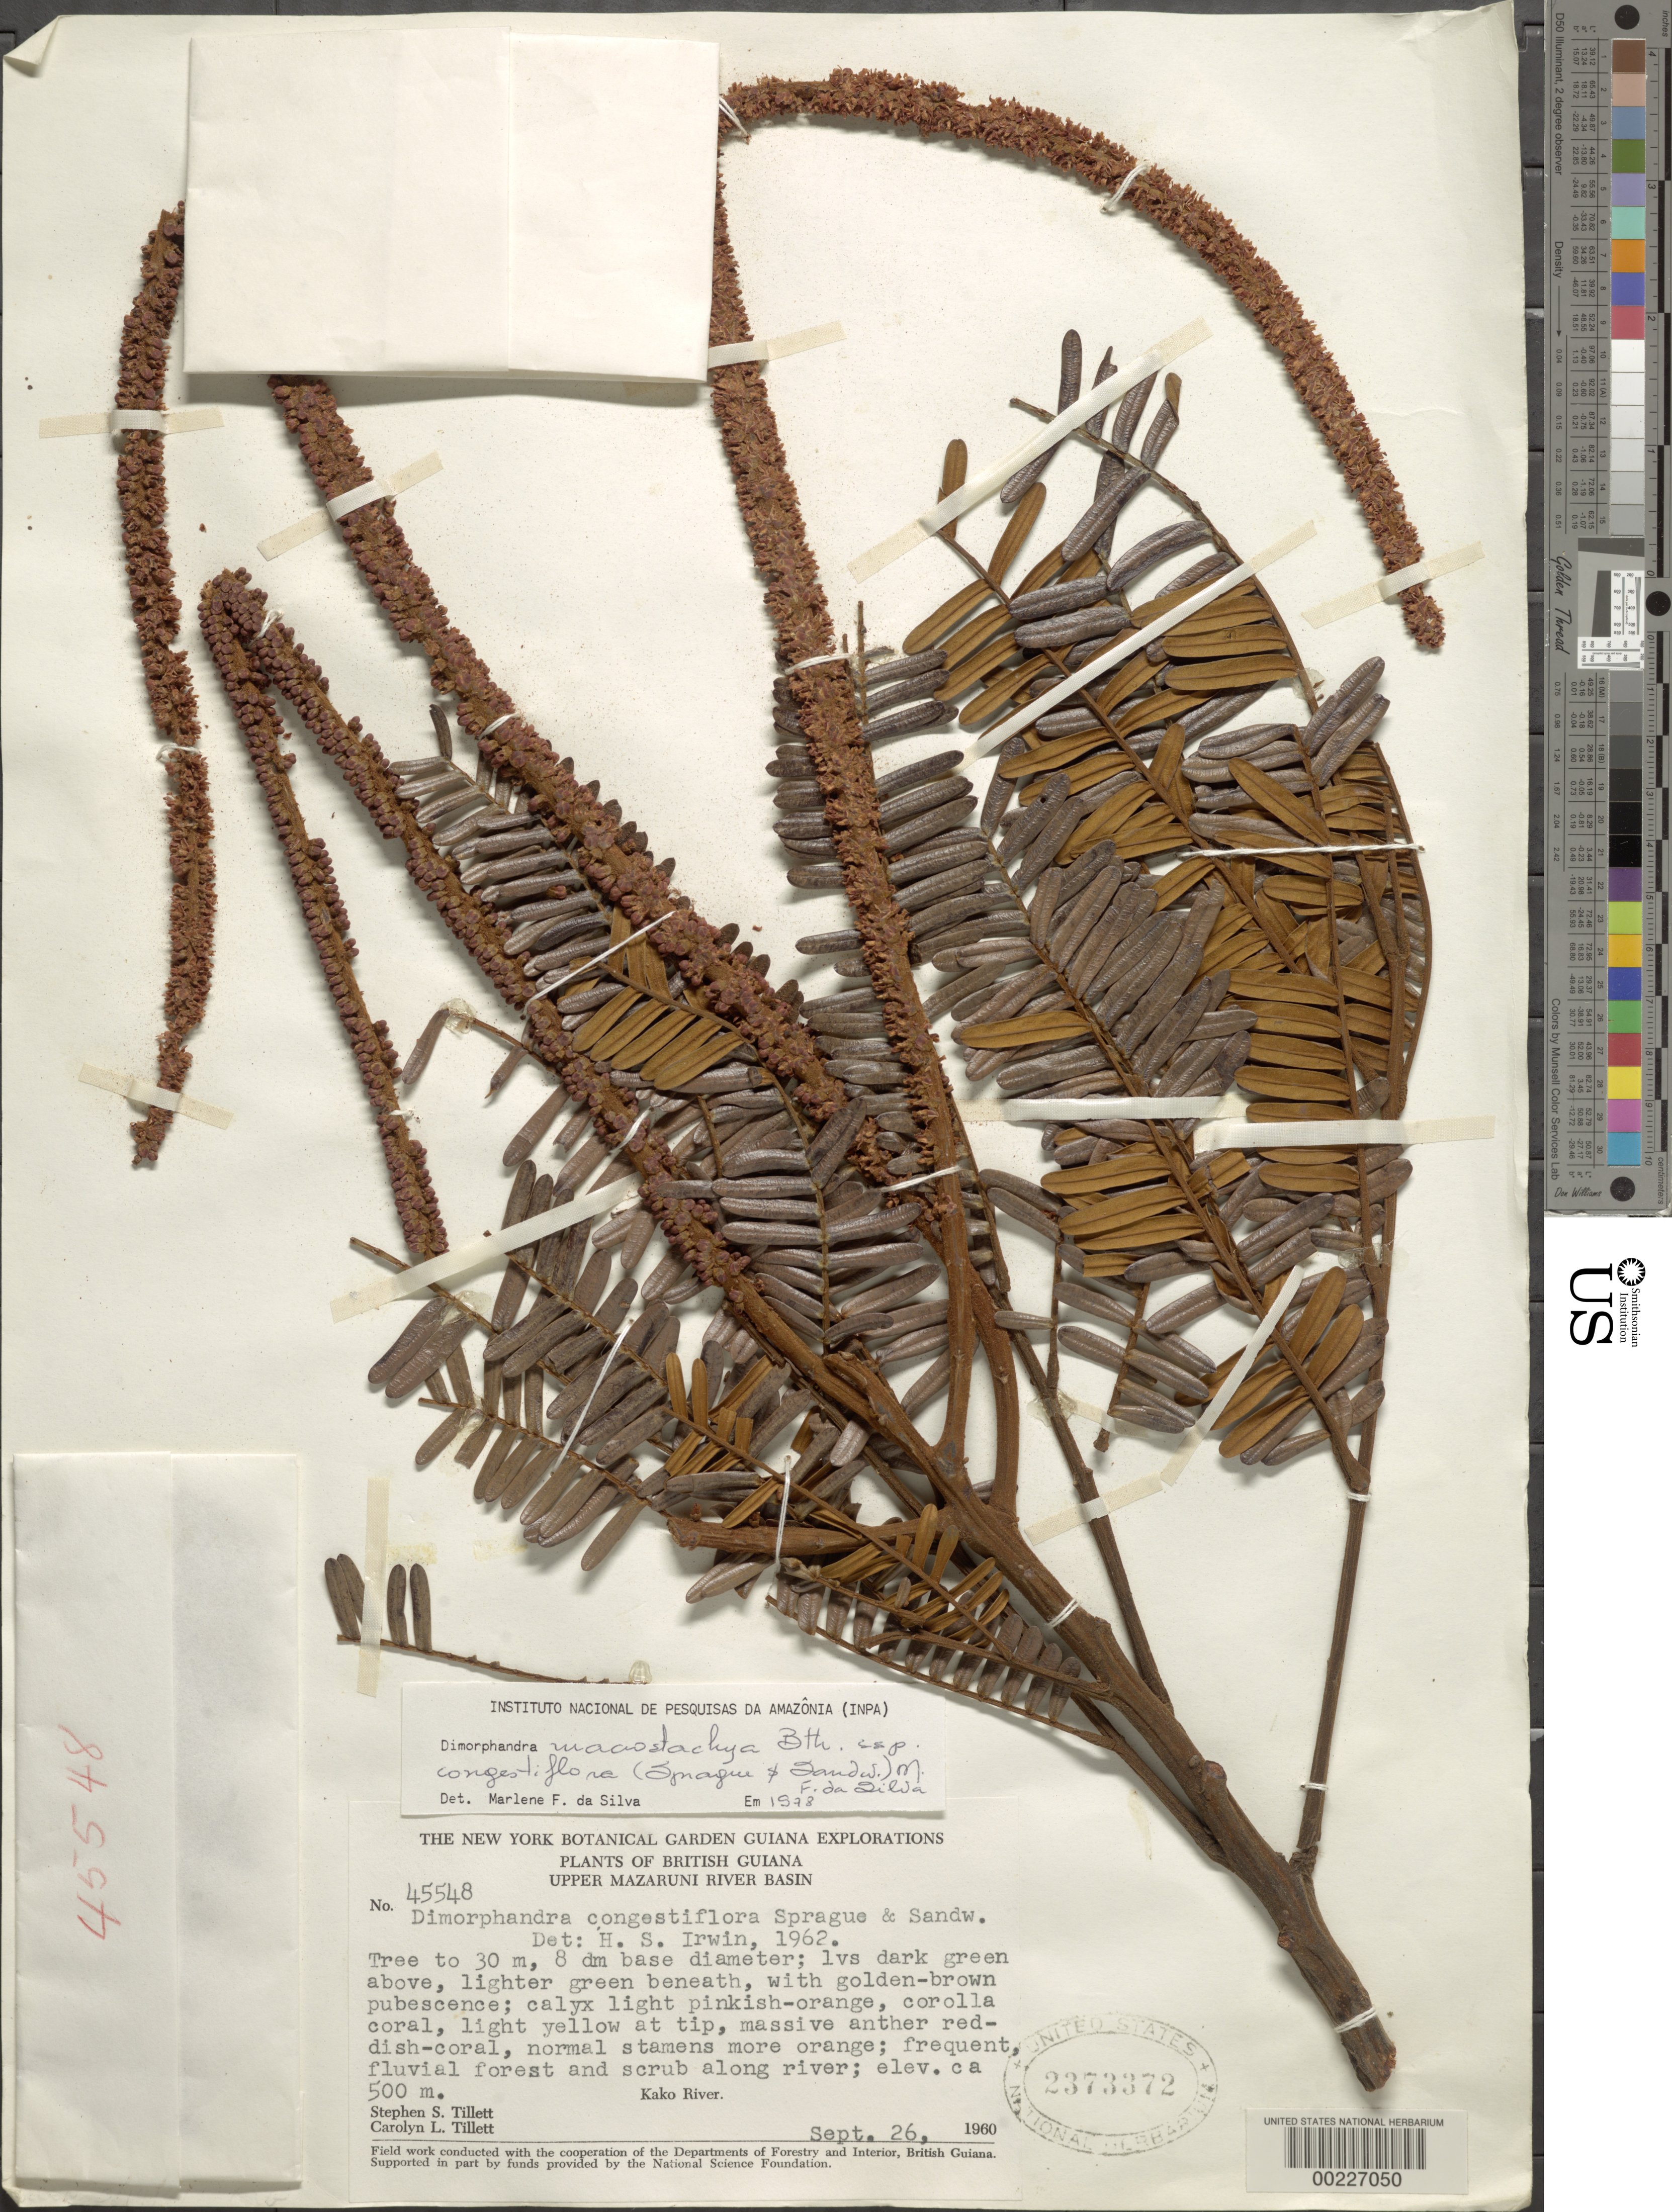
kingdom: Plantae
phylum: Tracheophyta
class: Magnoliopsida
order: Fabales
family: Fabaceae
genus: Dimorphandra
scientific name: Dimorphandra macrostachya subsp. congestiflora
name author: (Sprague & Sandwith) M.F. Silva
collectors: S. S. Tillett & C. L. Tillett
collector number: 45548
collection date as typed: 26 Sep 1960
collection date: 1960-09-26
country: Guyana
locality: Kako river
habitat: Fluvial forest and scrub along river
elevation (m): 500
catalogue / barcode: US 2373372